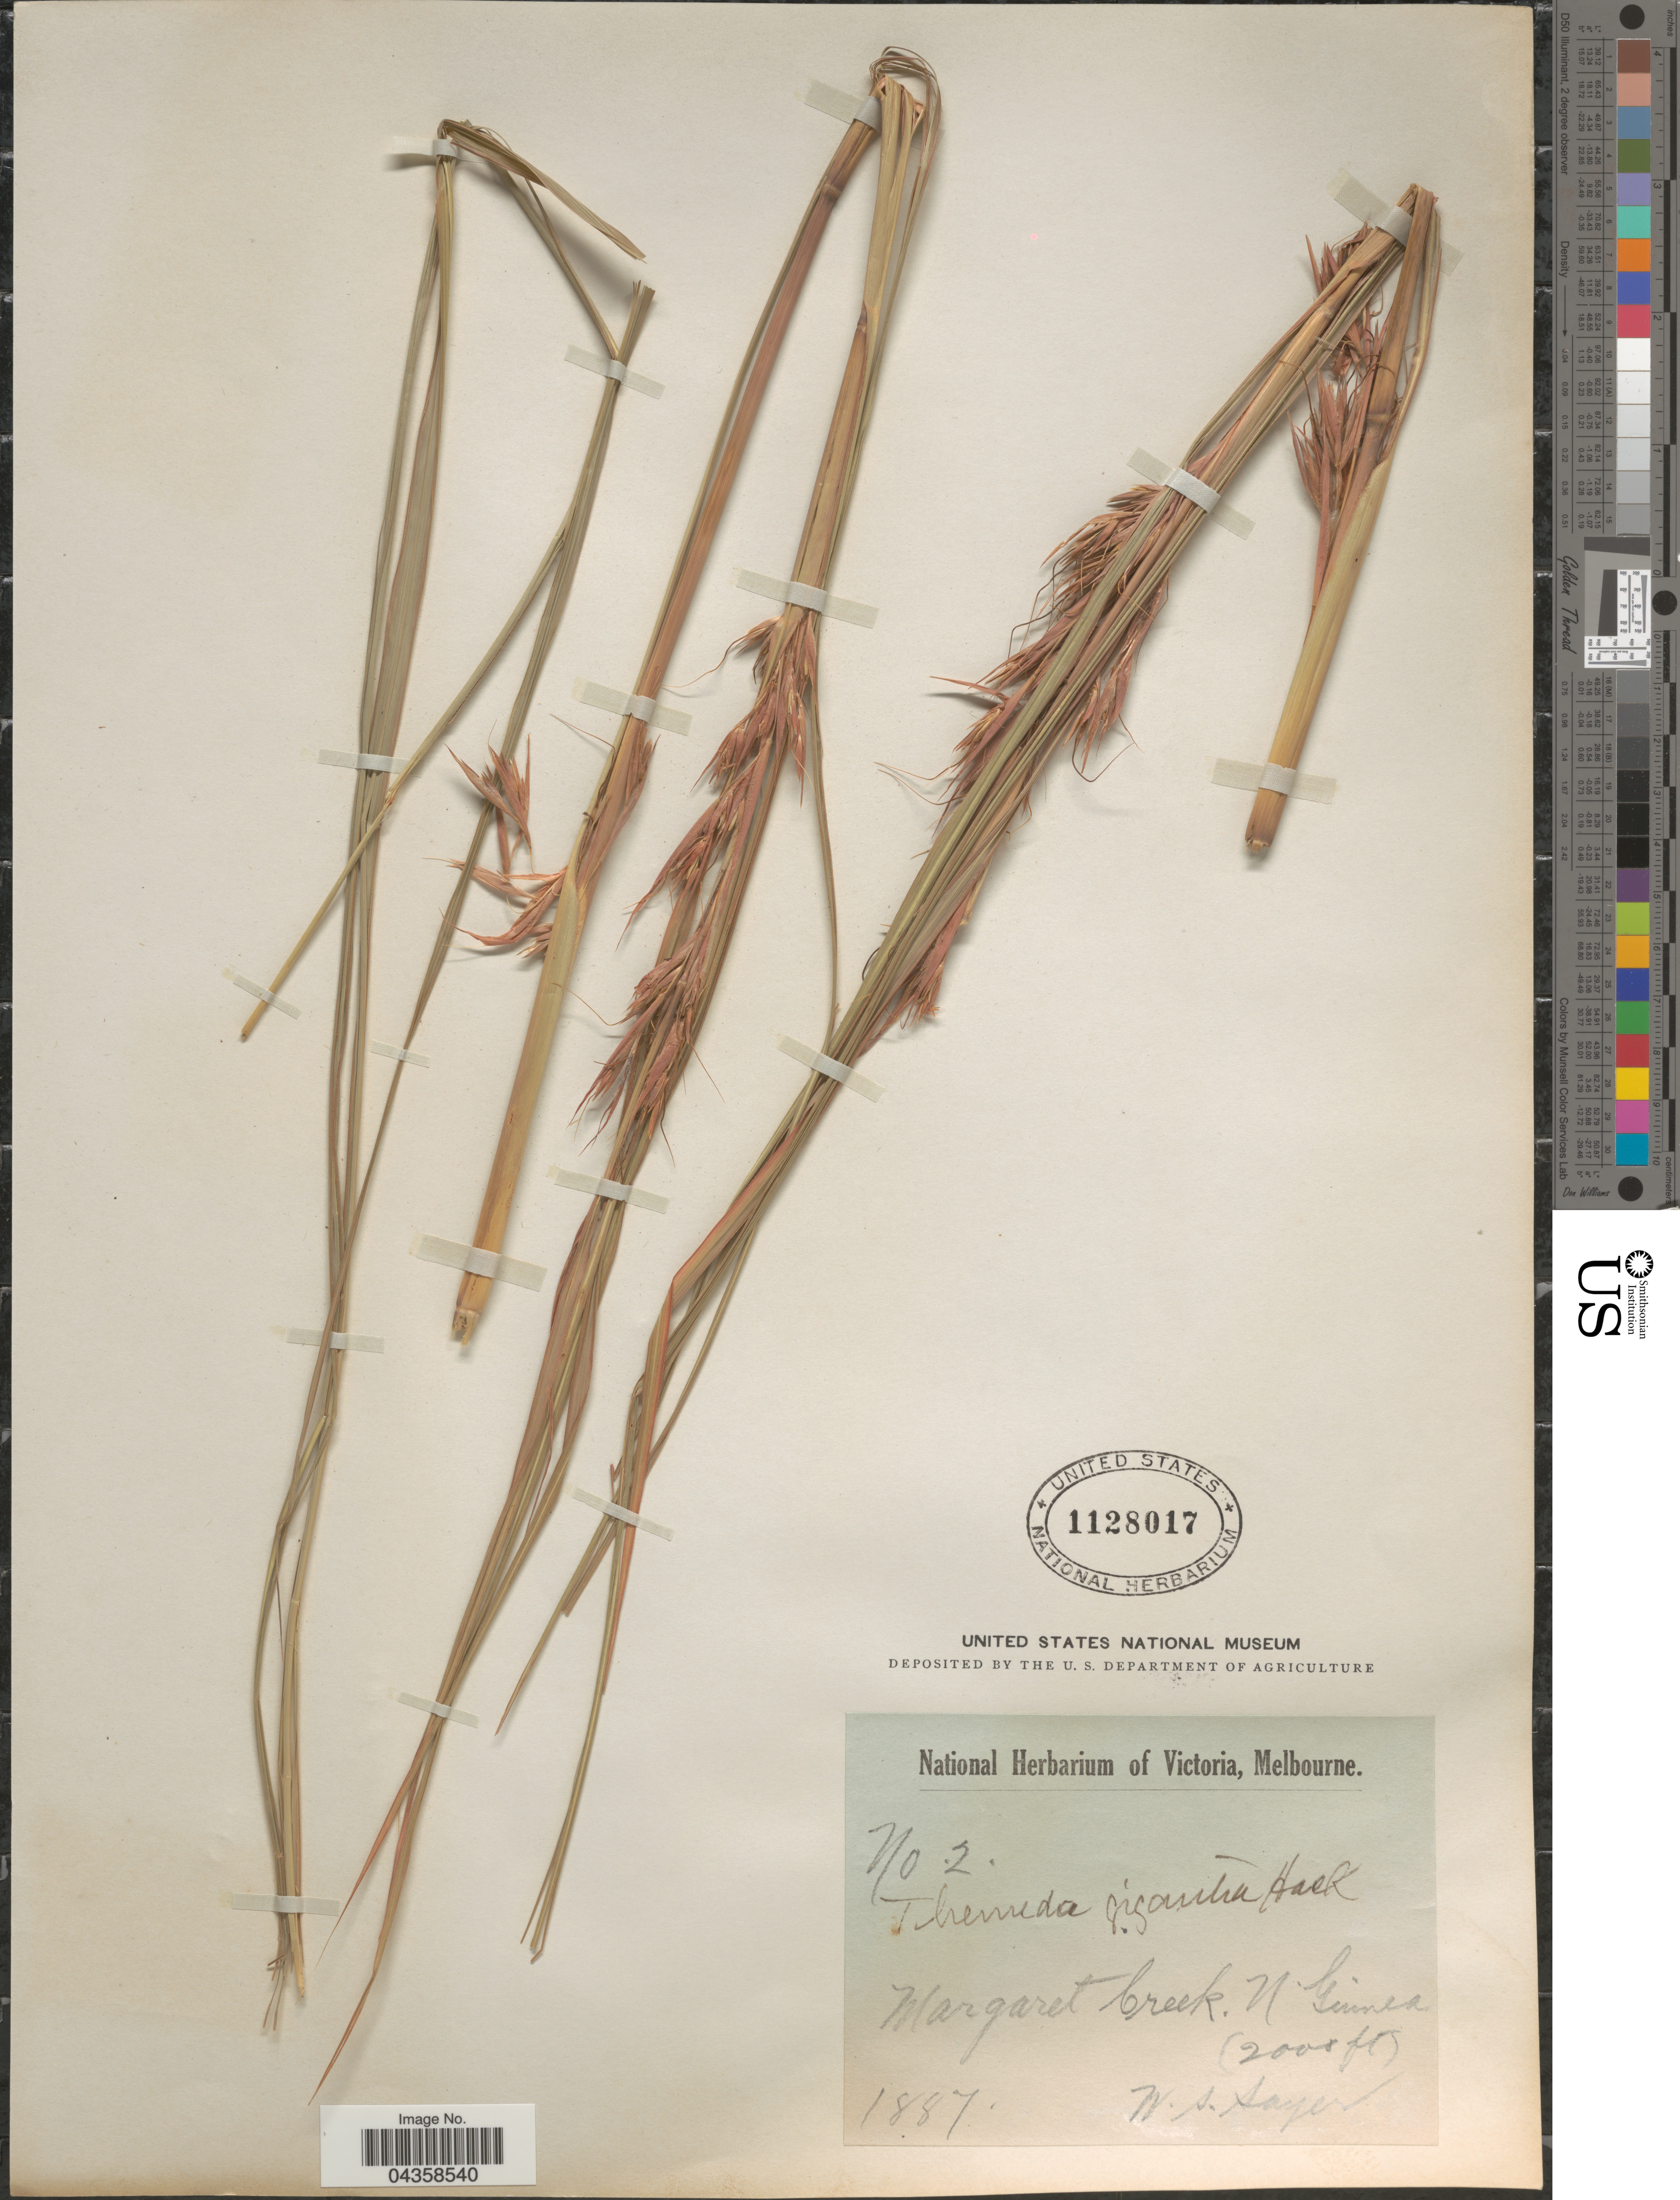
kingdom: Plantae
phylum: Tracheophyta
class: Liliopsida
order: Poales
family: Poaceae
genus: Themeda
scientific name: Themeda gigantea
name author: Hack.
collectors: W. Sayer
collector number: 2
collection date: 1887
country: Papua New Guinea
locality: Margaret Creek. N. Guinea.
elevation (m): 610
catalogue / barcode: US 1128017